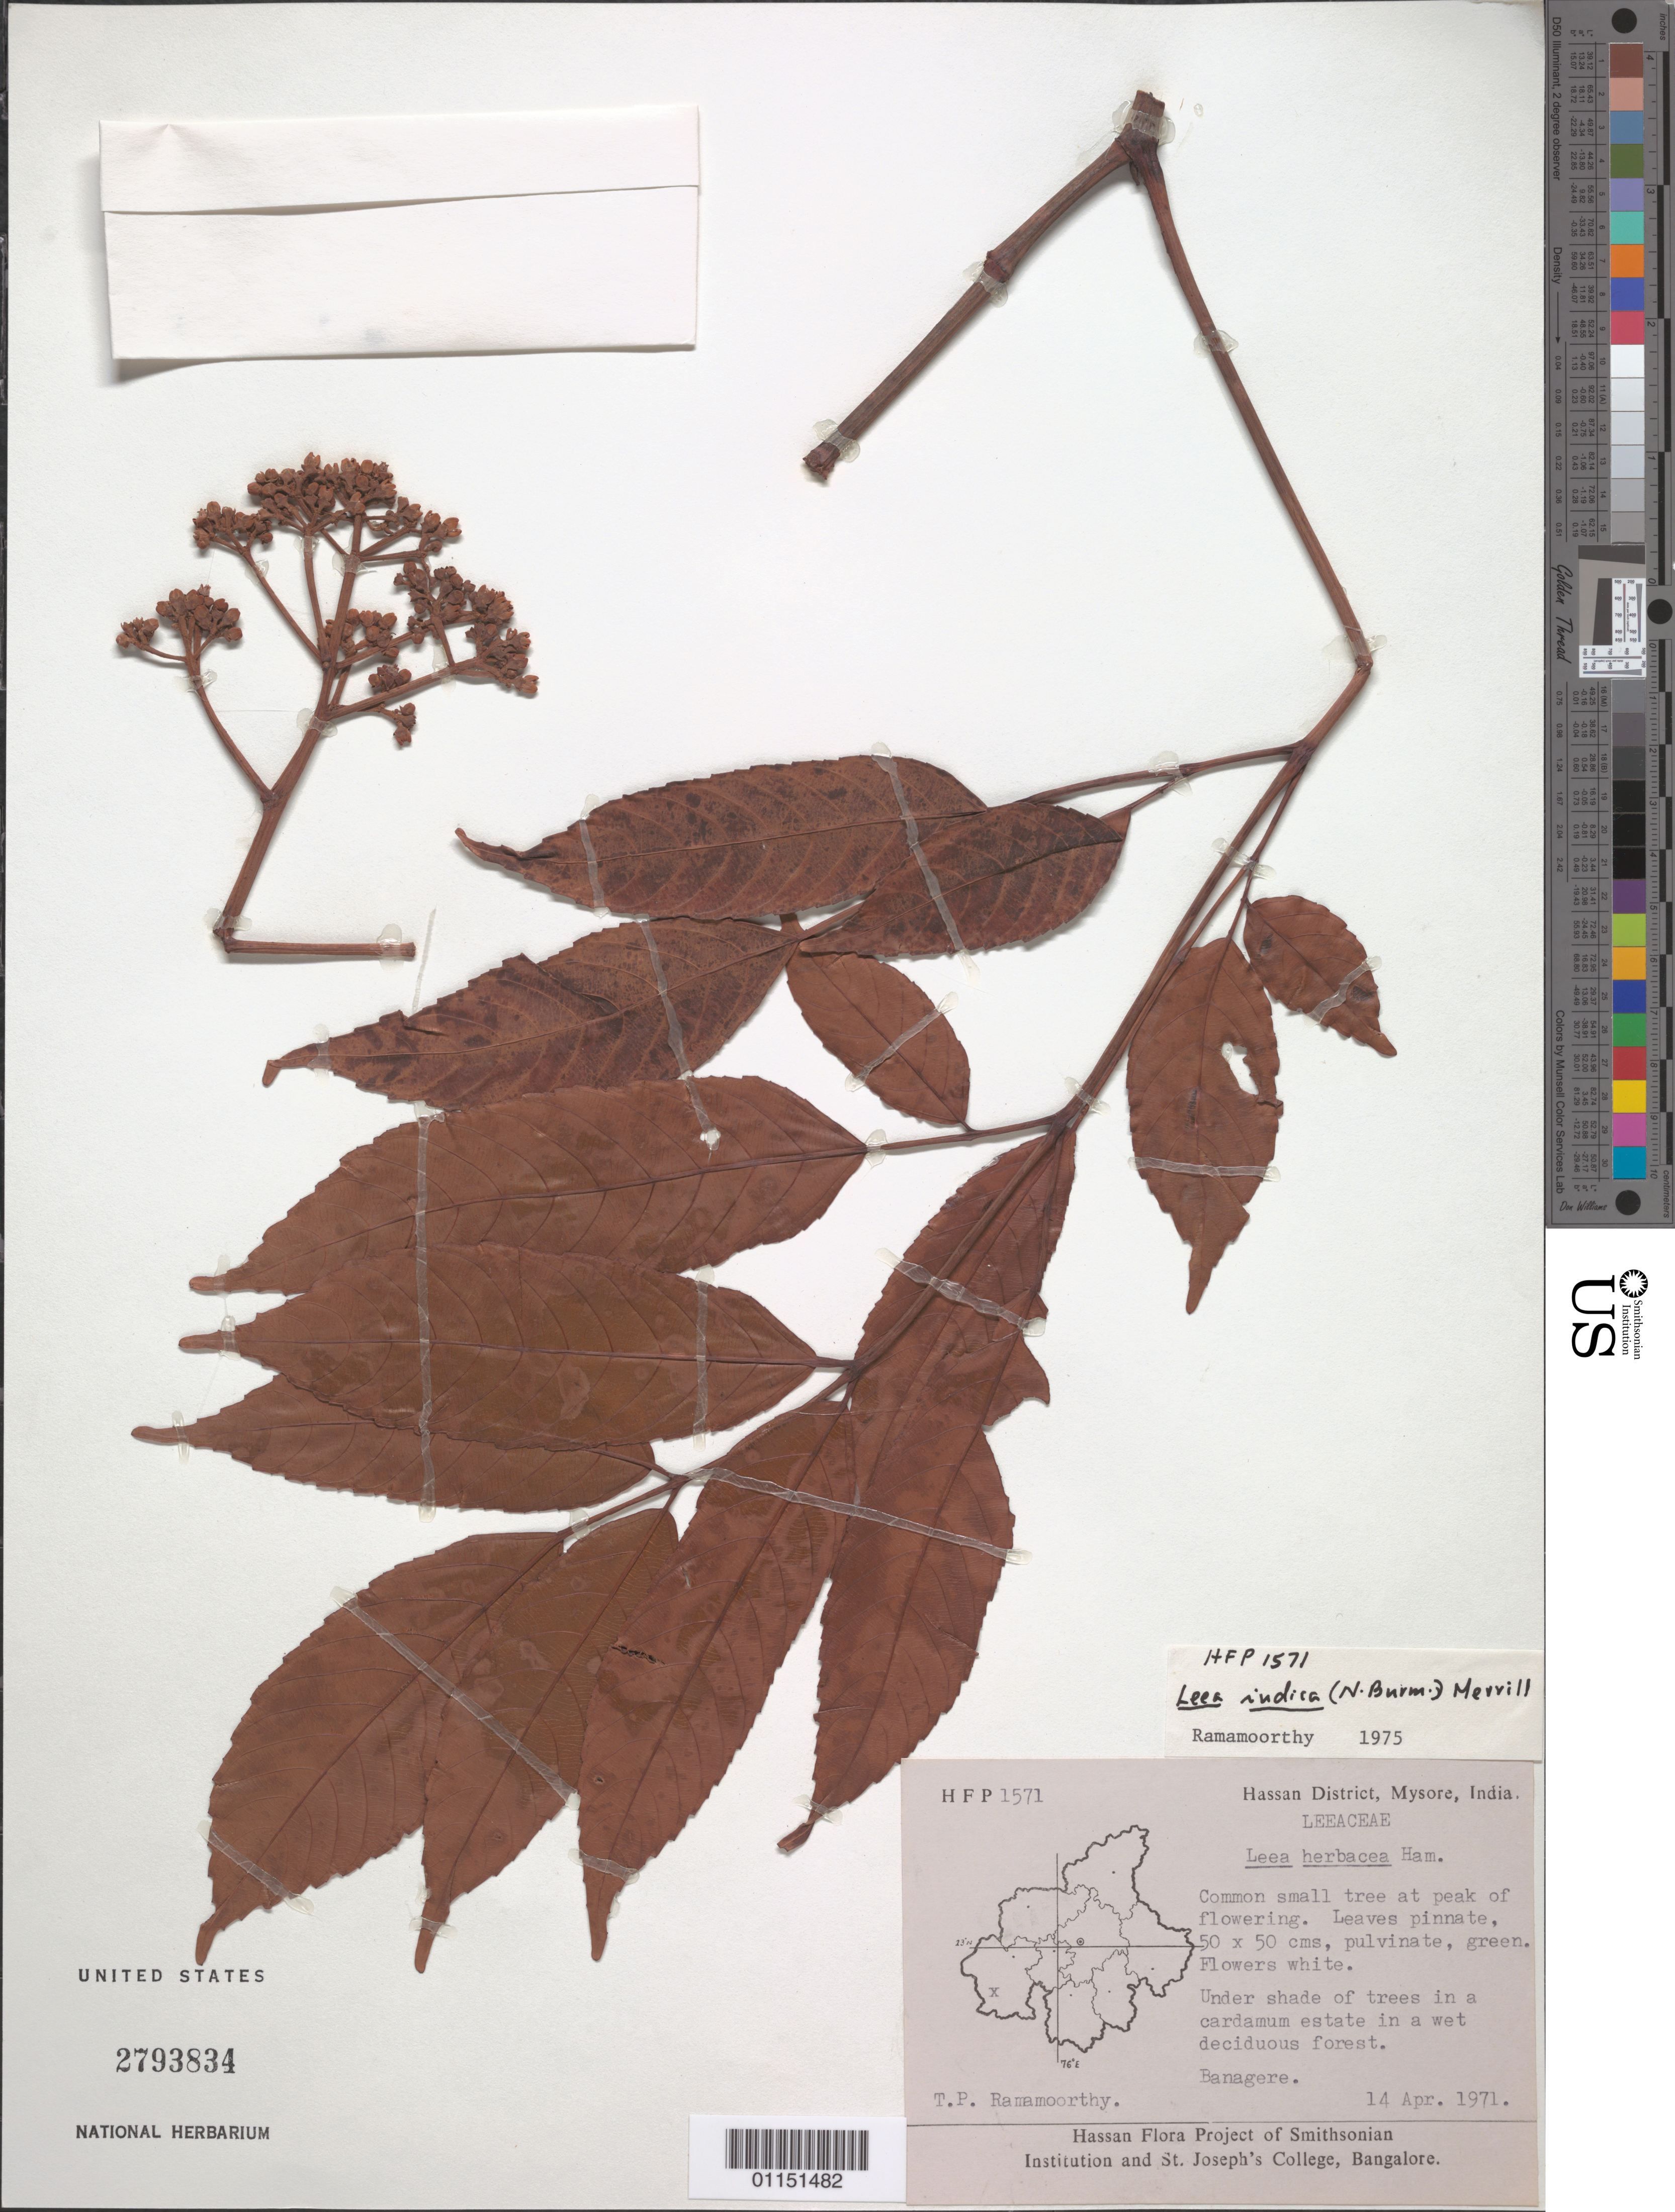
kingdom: Plantae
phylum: Tracheophyta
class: Magnoliopsida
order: Vitales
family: Vitaceae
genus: Leea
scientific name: Leea indica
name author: (Burm. f.) Merr.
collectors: T. P. Ramamoorthy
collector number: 1571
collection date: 1971-04-14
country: India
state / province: Karnataka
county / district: Mysore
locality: Banagere.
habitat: Common small tree under shade of trees in a cardamum estate in a wet deciduous forest.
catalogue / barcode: US 2793834